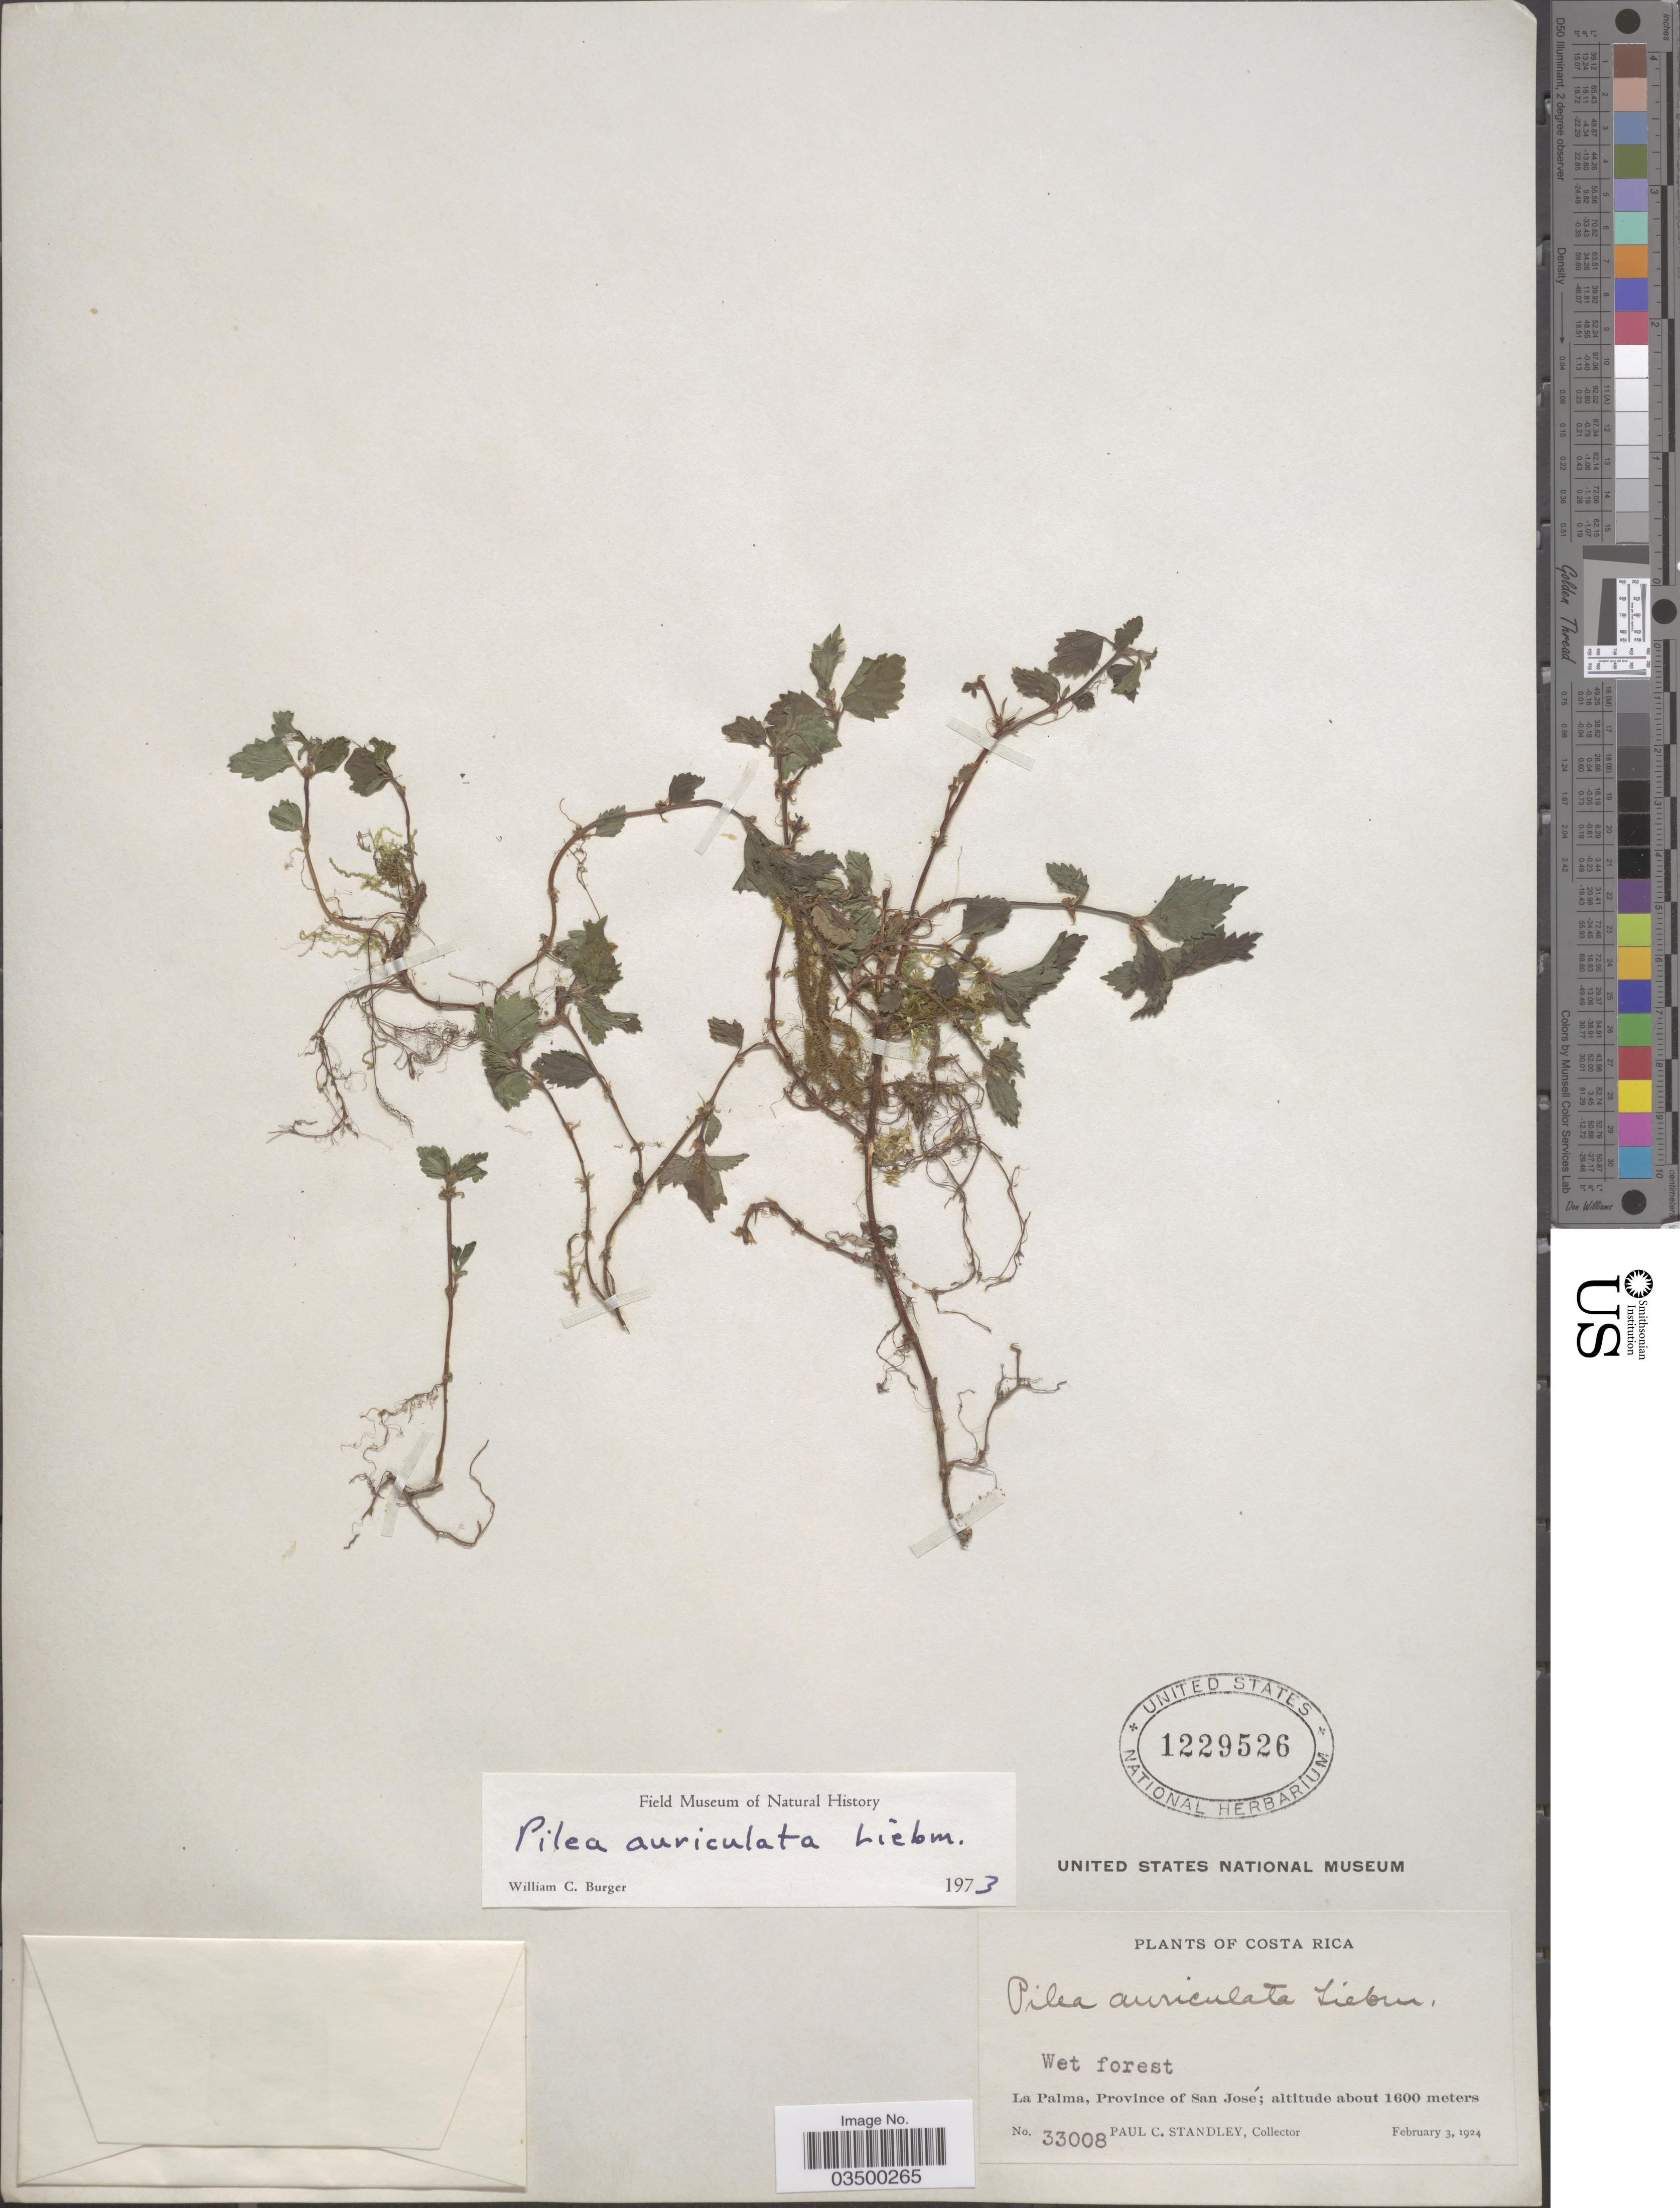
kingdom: Plantae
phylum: Tracheophyta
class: Magnoliopsida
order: Rosales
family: Urticaceae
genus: Pilea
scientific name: Pilea auriculata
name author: Liebm.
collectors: P. C. Standley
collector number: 33008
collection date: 1924-02-03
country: Costa Rica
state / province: San José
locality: La Palma.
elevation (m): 1600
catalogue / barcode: US 1229526